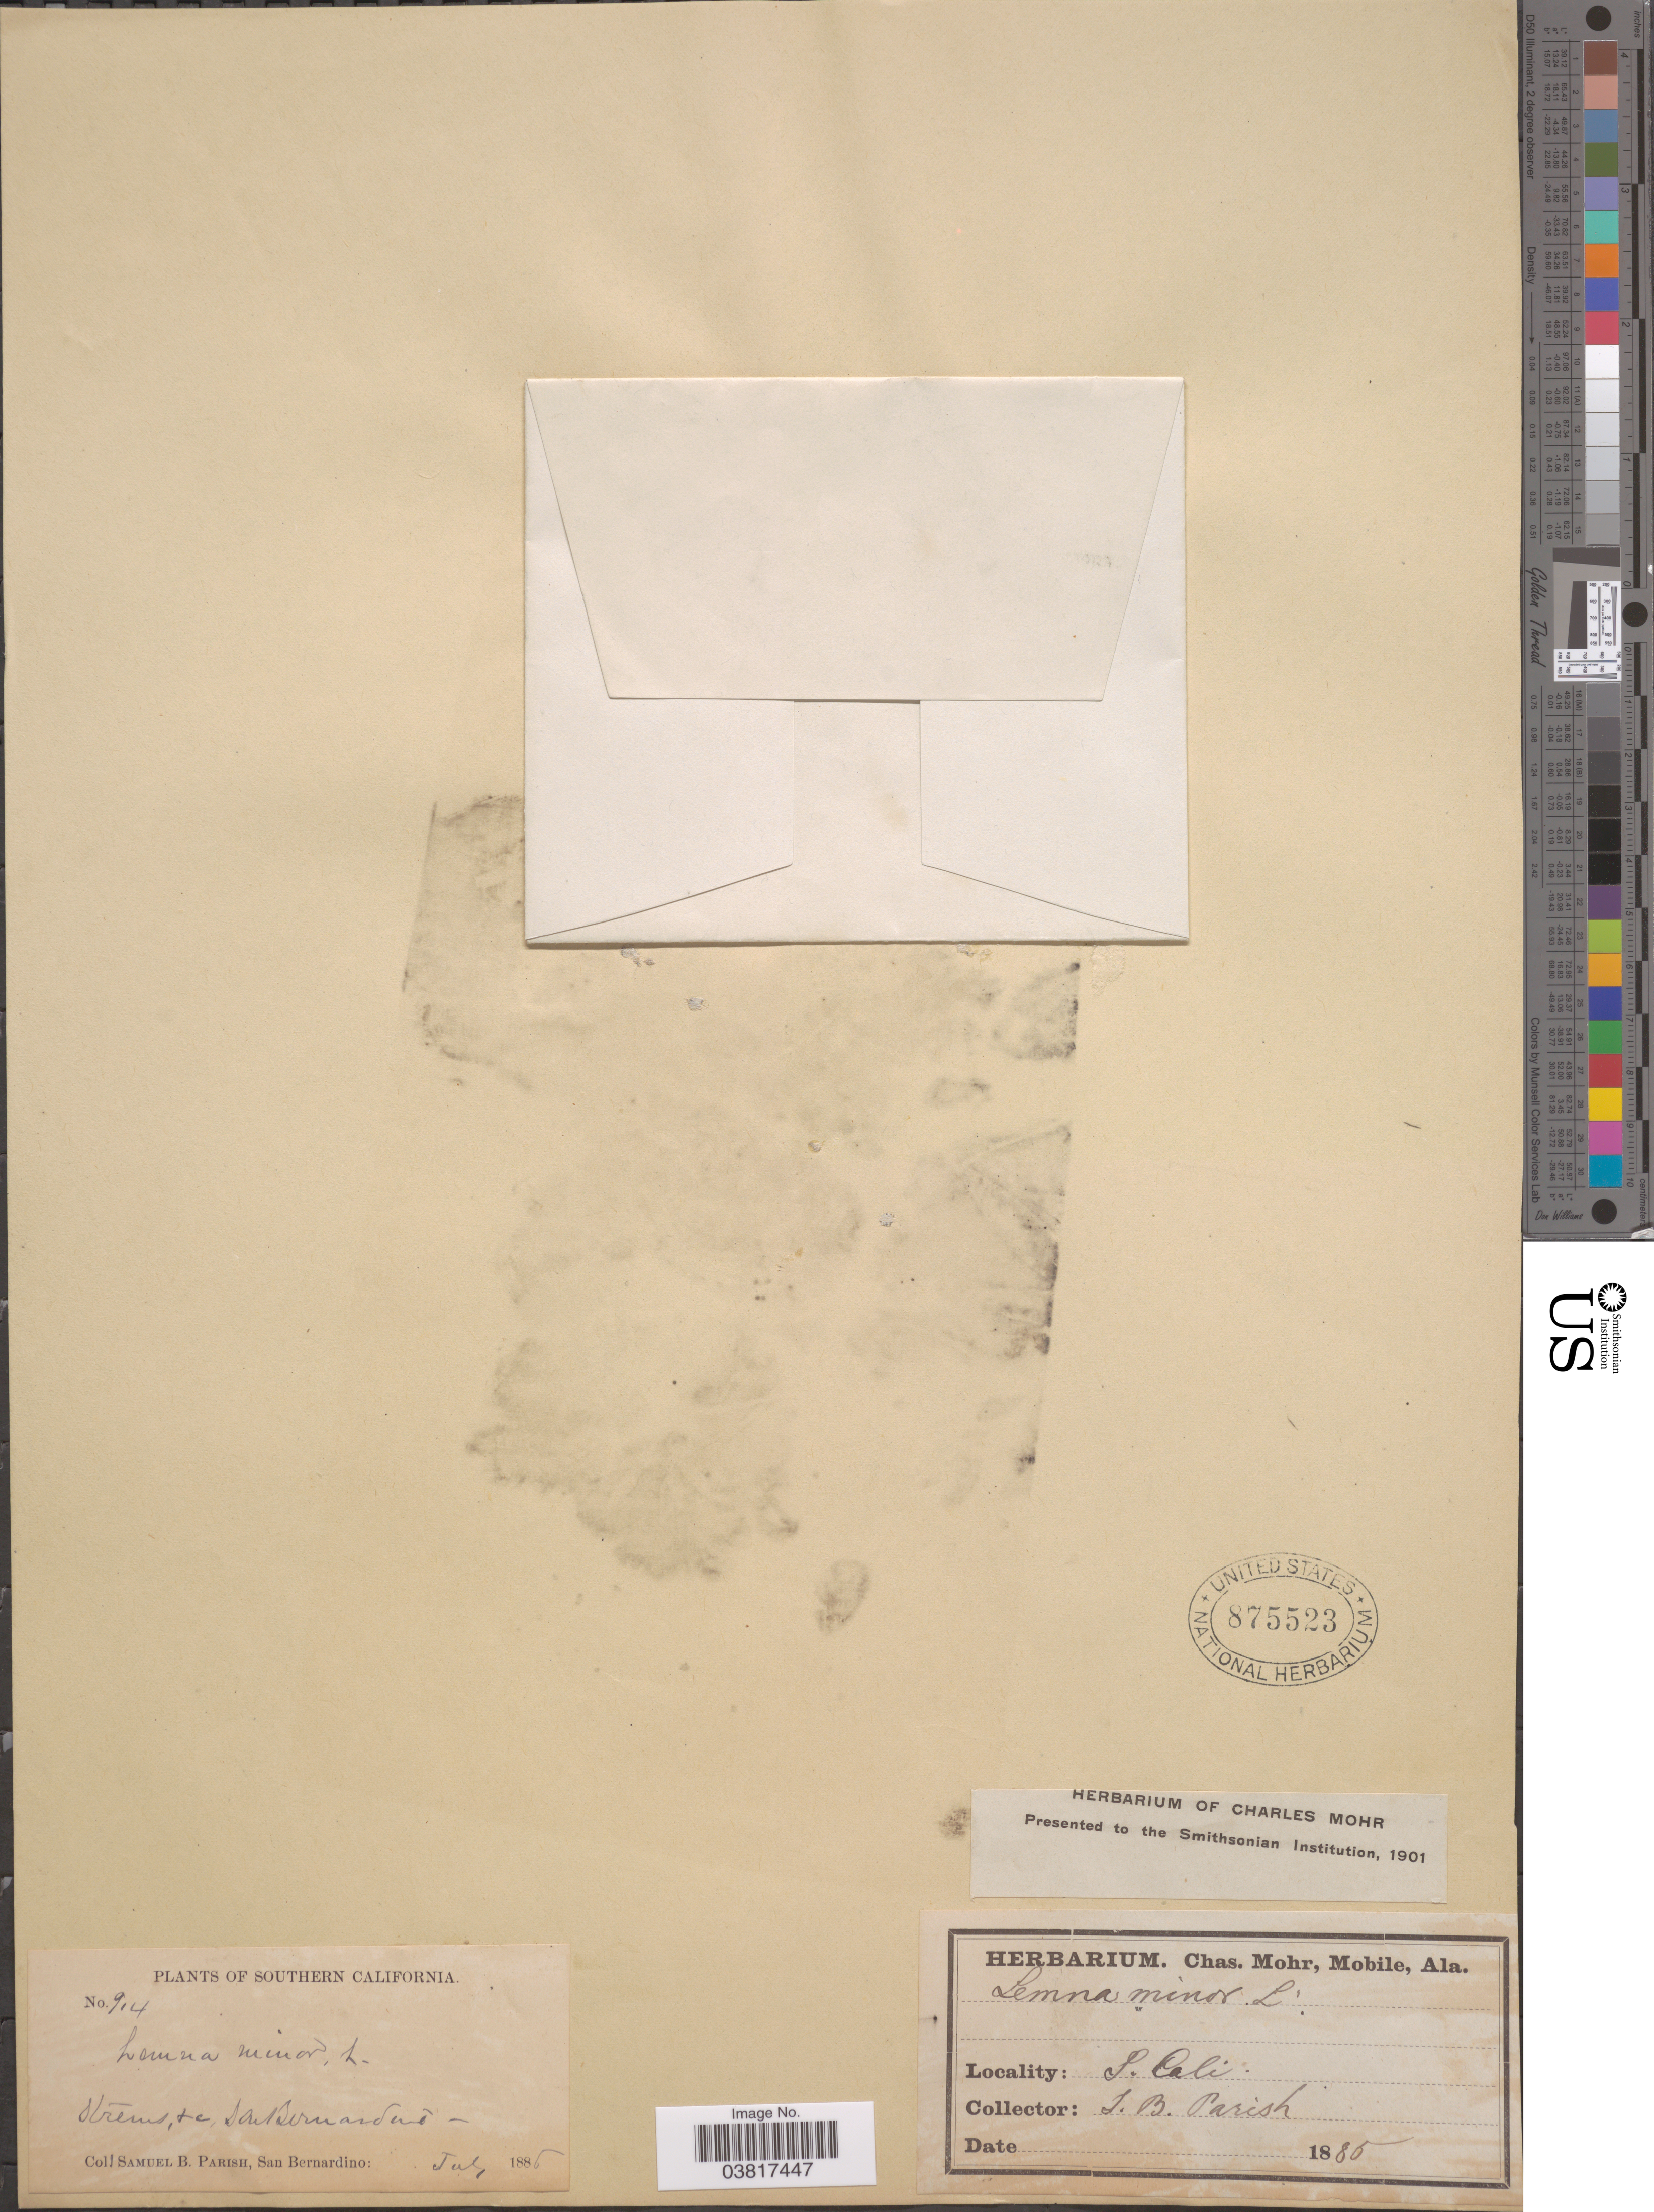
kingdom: Plantae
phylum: Tracheophyta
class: Liliopsida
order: Alismatales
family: Araceae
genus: Lemna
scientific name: Lemna minor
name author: L.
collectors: S. B. Parish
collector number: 914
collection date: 1885-07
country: United States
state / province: California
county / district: San Bernardino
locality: S. Cali. San Bernardino.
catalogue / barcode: US 875523